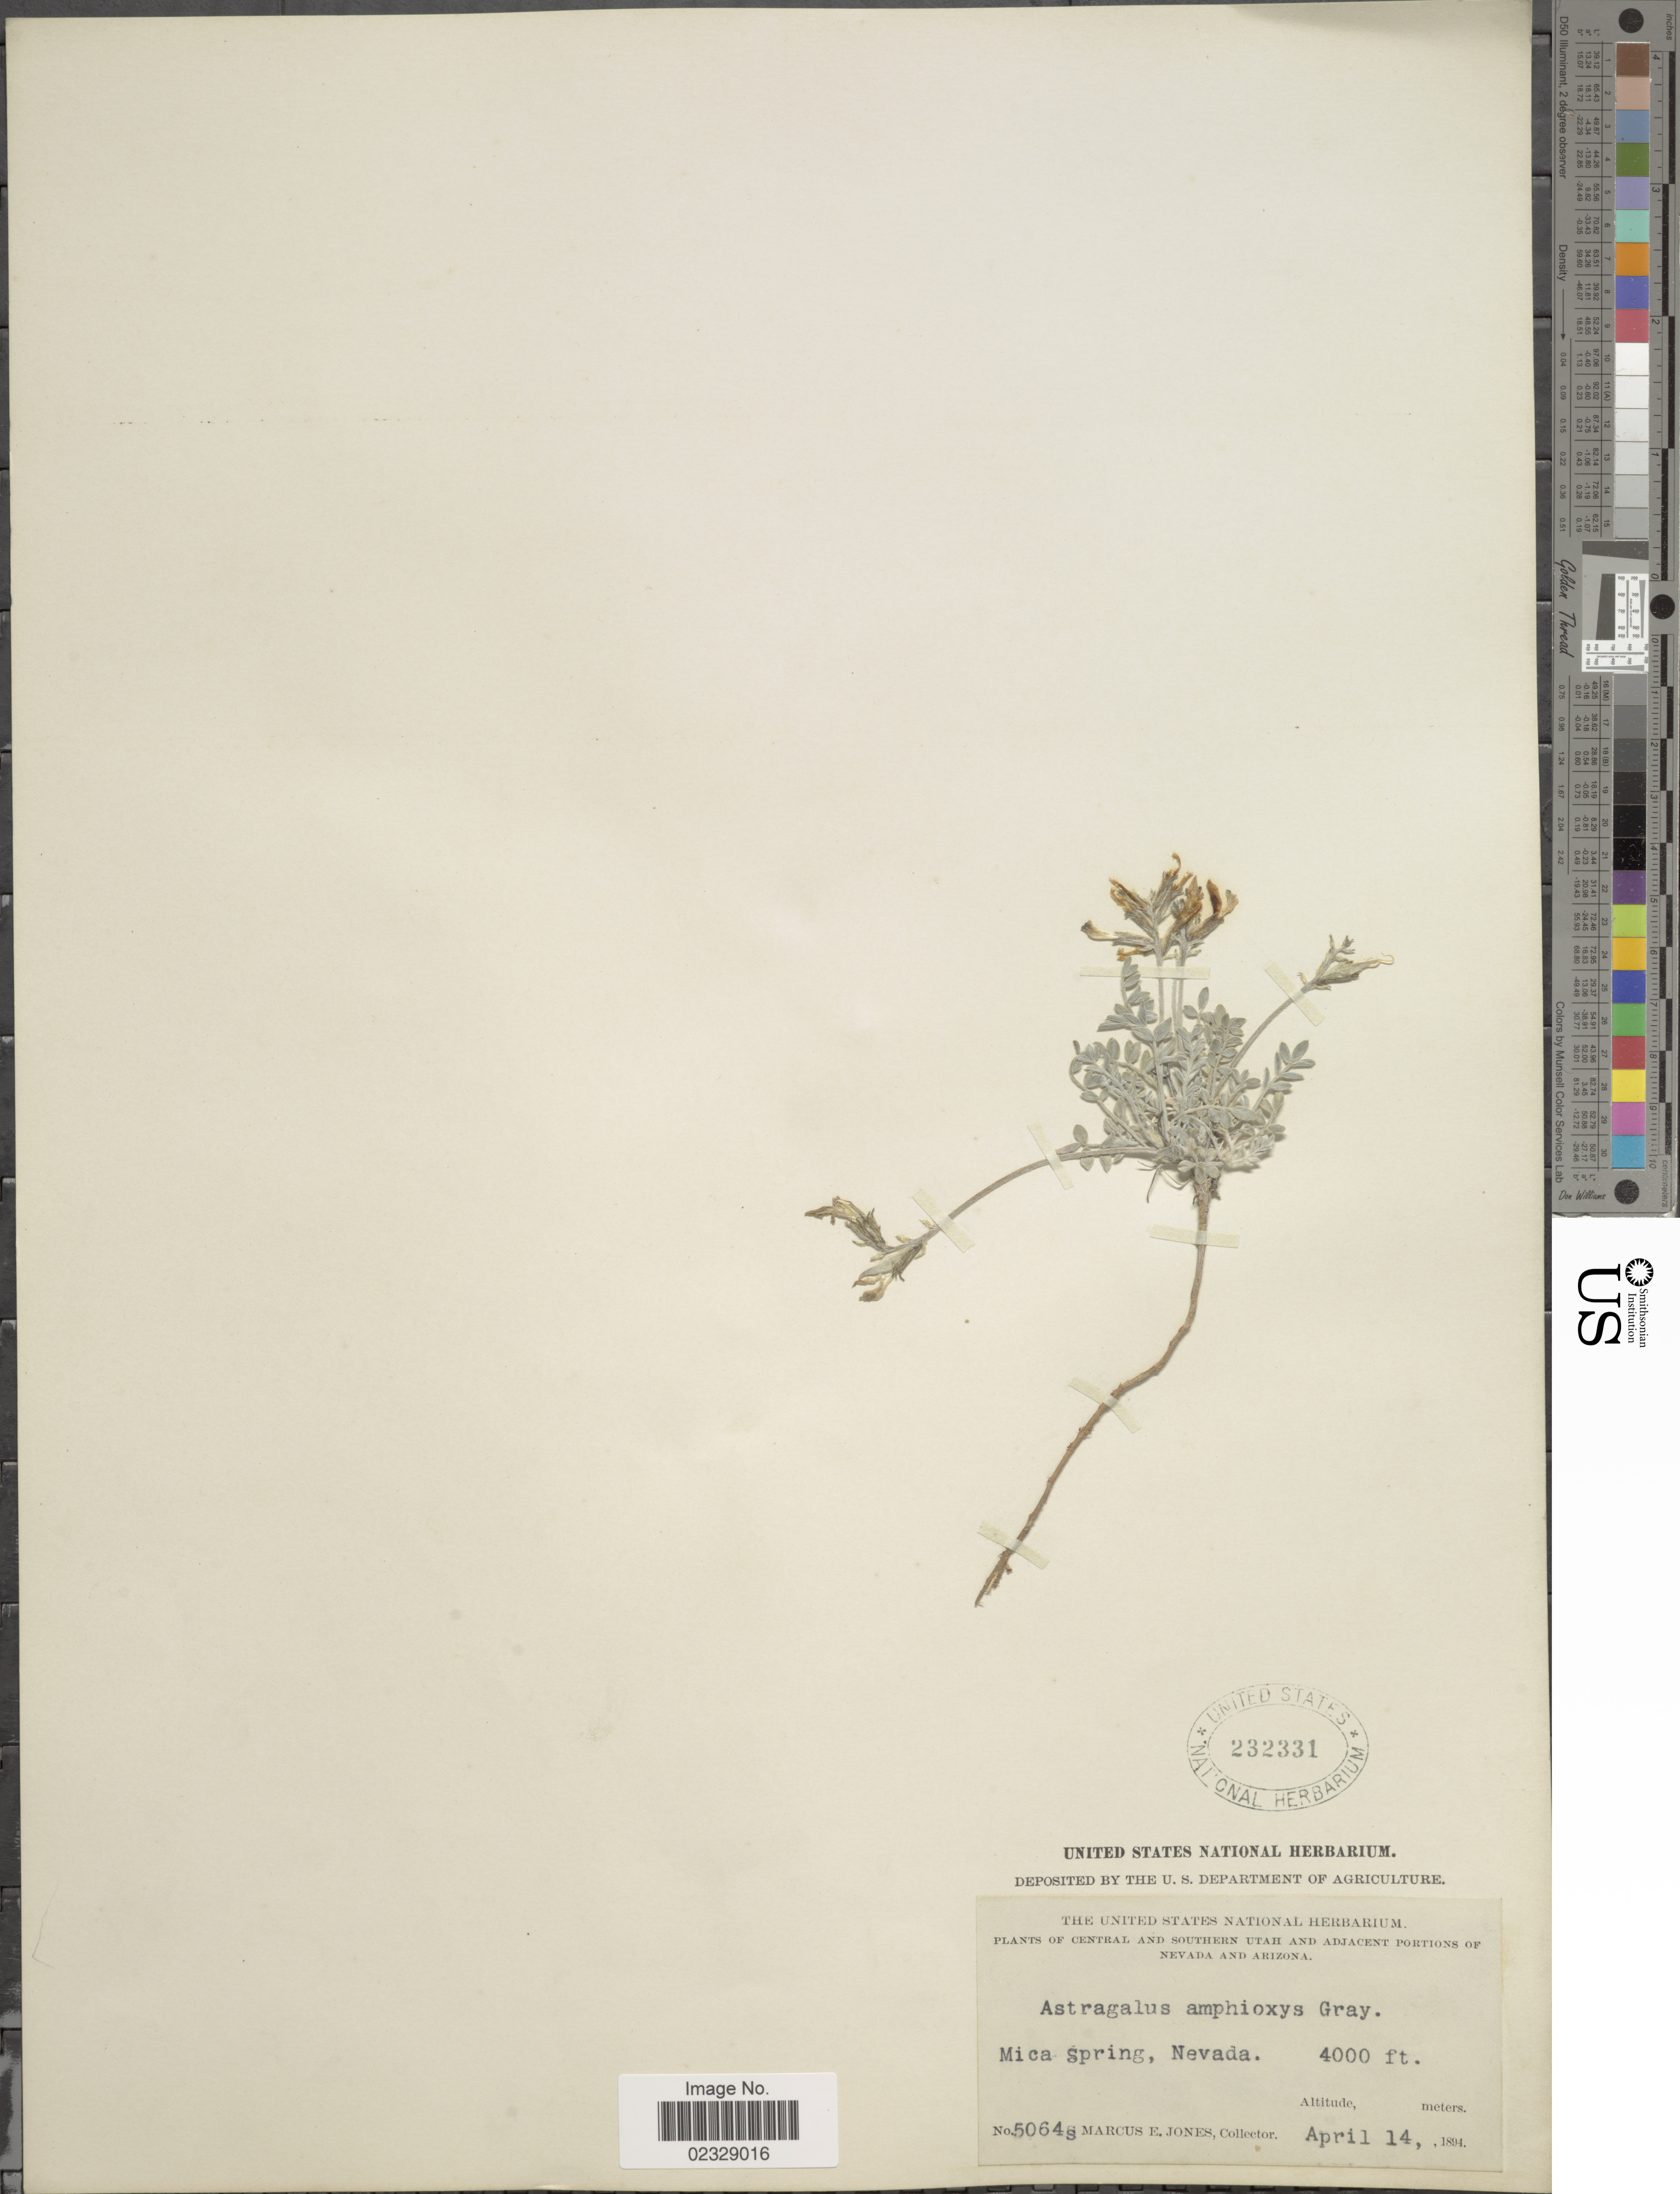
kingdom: Plantae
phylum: Tracheophyta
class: Magnoliopsida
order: Fabales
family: Fabaceae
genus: Astragalus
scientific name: Astragalus amphioxys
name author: A. Gray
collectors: M. E. Jones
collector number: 5064S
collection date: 1894-04-14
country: United States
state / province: Nevada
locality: Central and Southern Utah and Adjacent Portions of Nevada and Arizona, Mica Spring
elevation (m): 1219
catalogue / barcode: US 232331